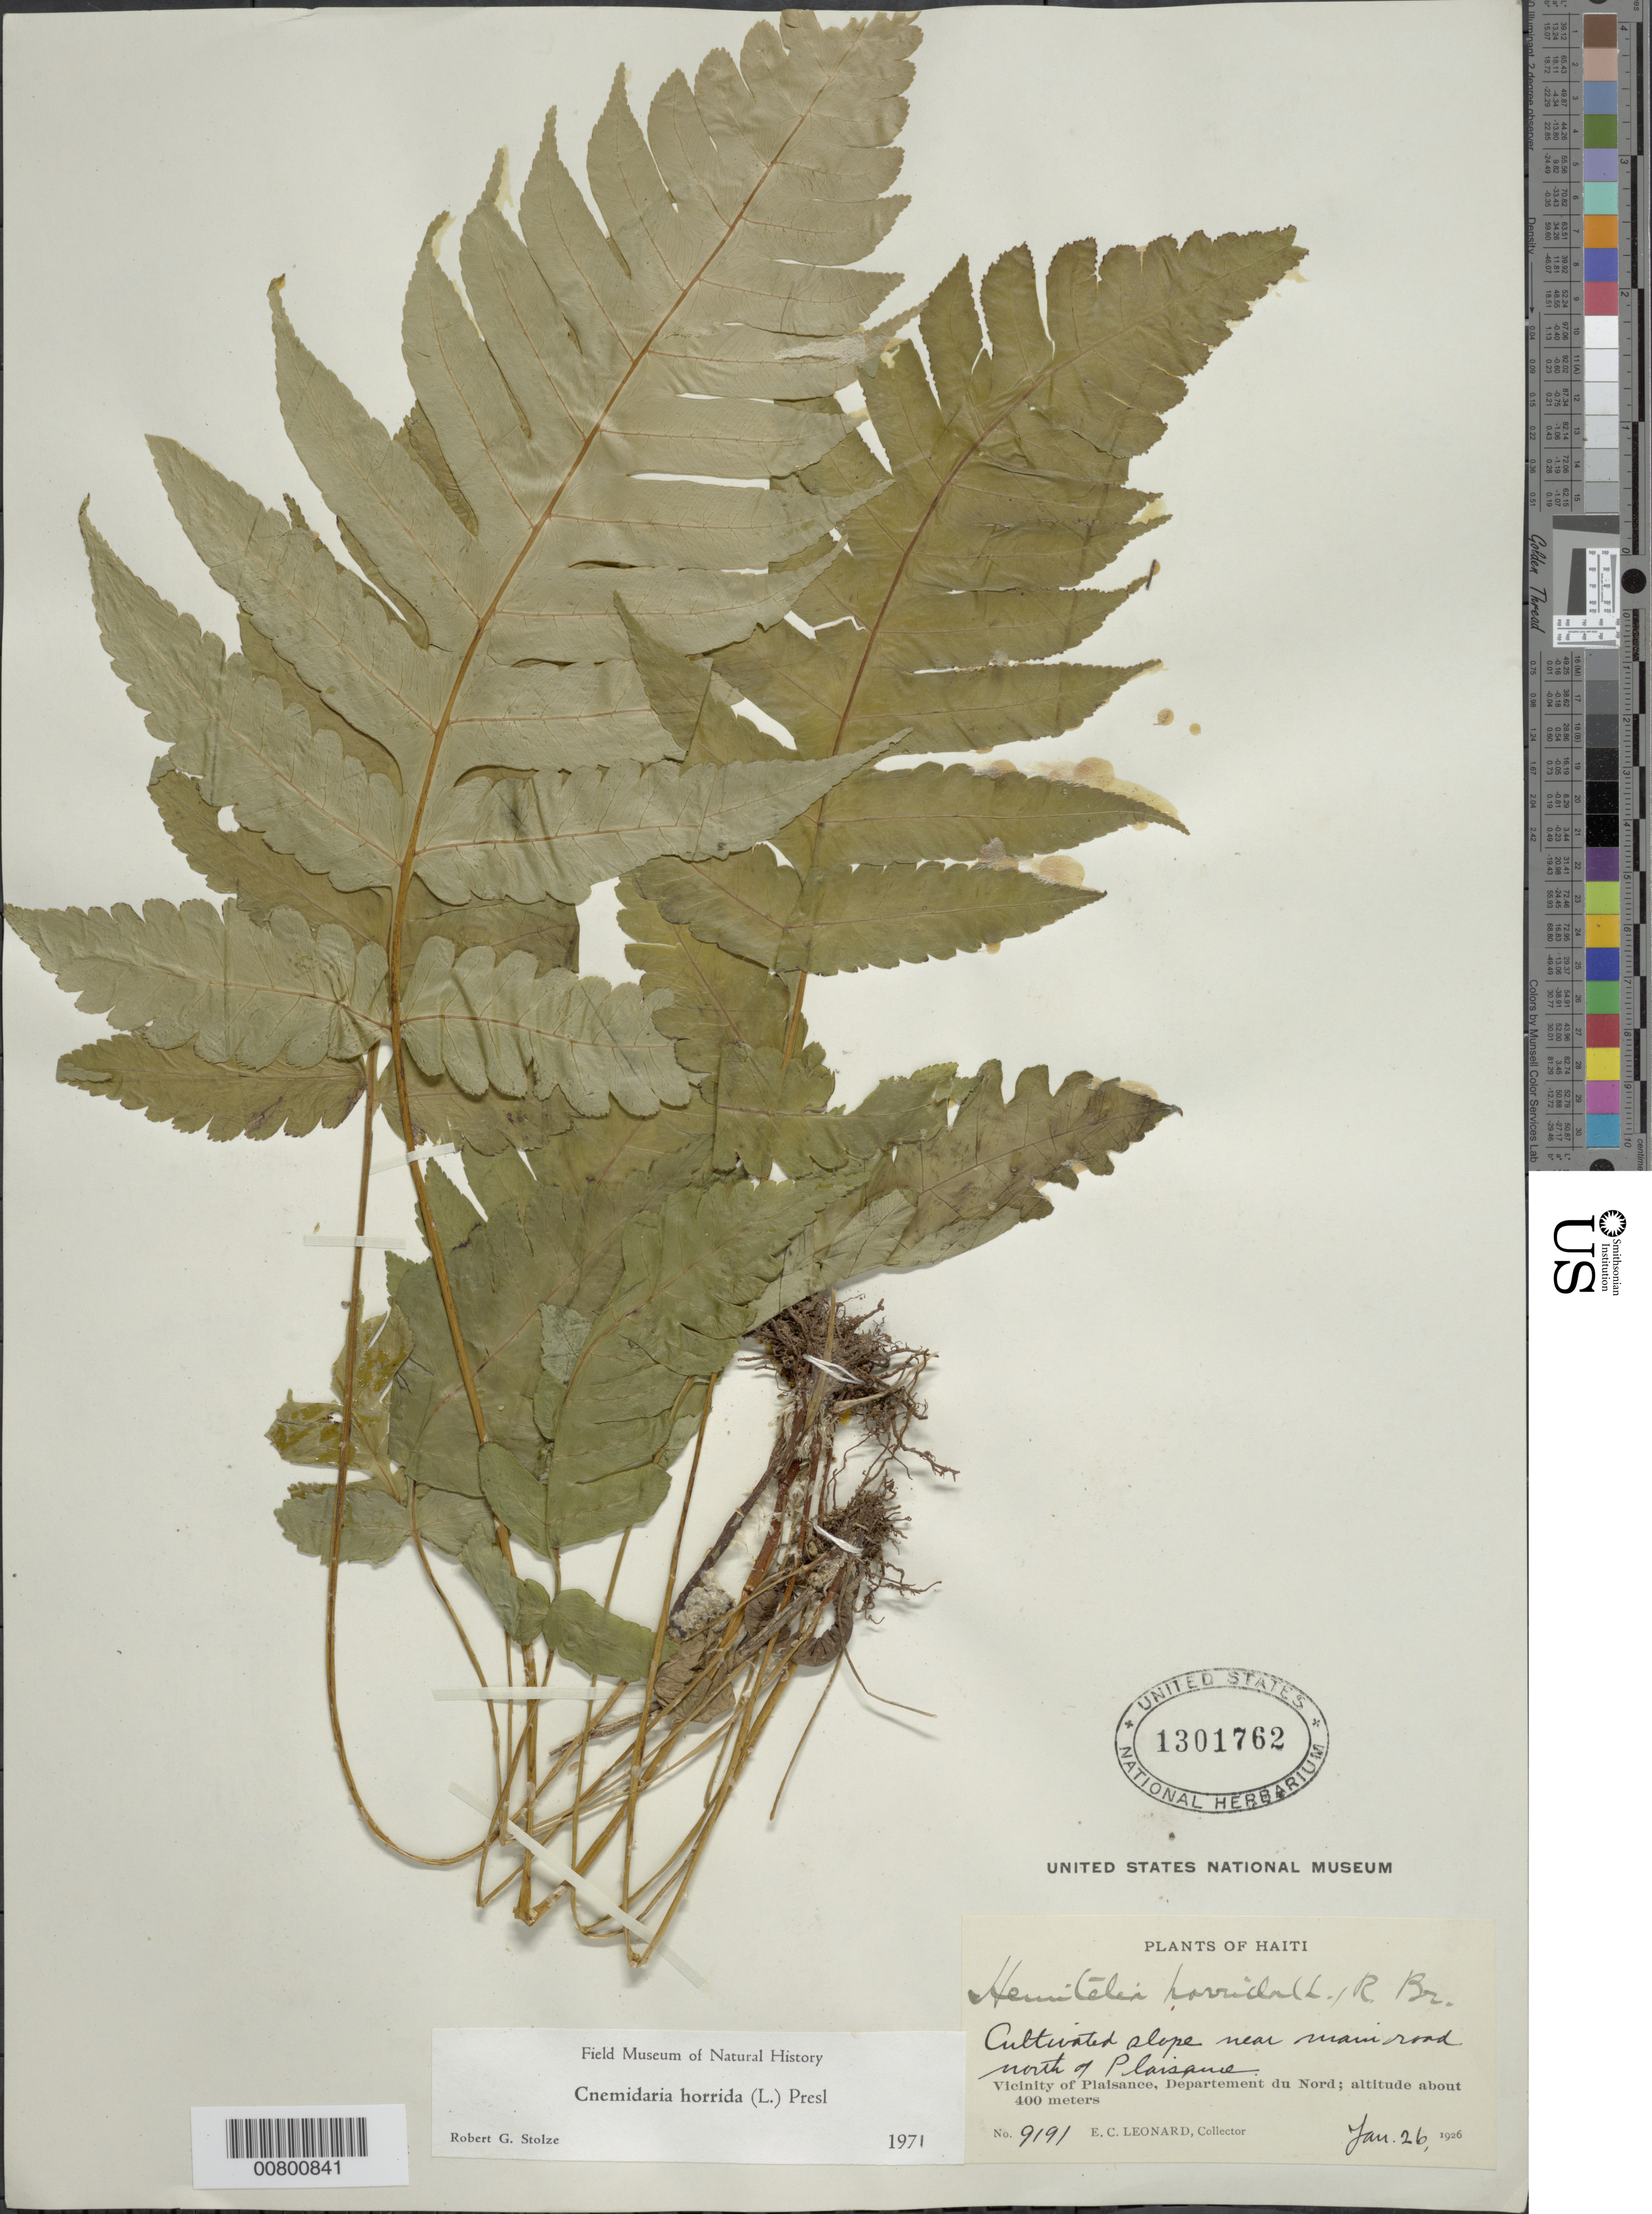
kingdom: Plantae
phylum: Tracheophyta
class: Polypodiopsida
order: Cyatheales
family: Cyatheaceae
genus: Cyathea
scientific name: Cyathea horrida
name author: (L.) Sm.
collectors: E. C. Leonard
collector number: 9191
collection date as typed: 26 Jan 1926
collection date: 1926-01-26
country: Haiti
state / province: Nord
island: Hispaniola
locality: Plaisance, N of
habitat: Cultivated slope near main road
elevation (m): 400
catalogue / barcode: US 1301762